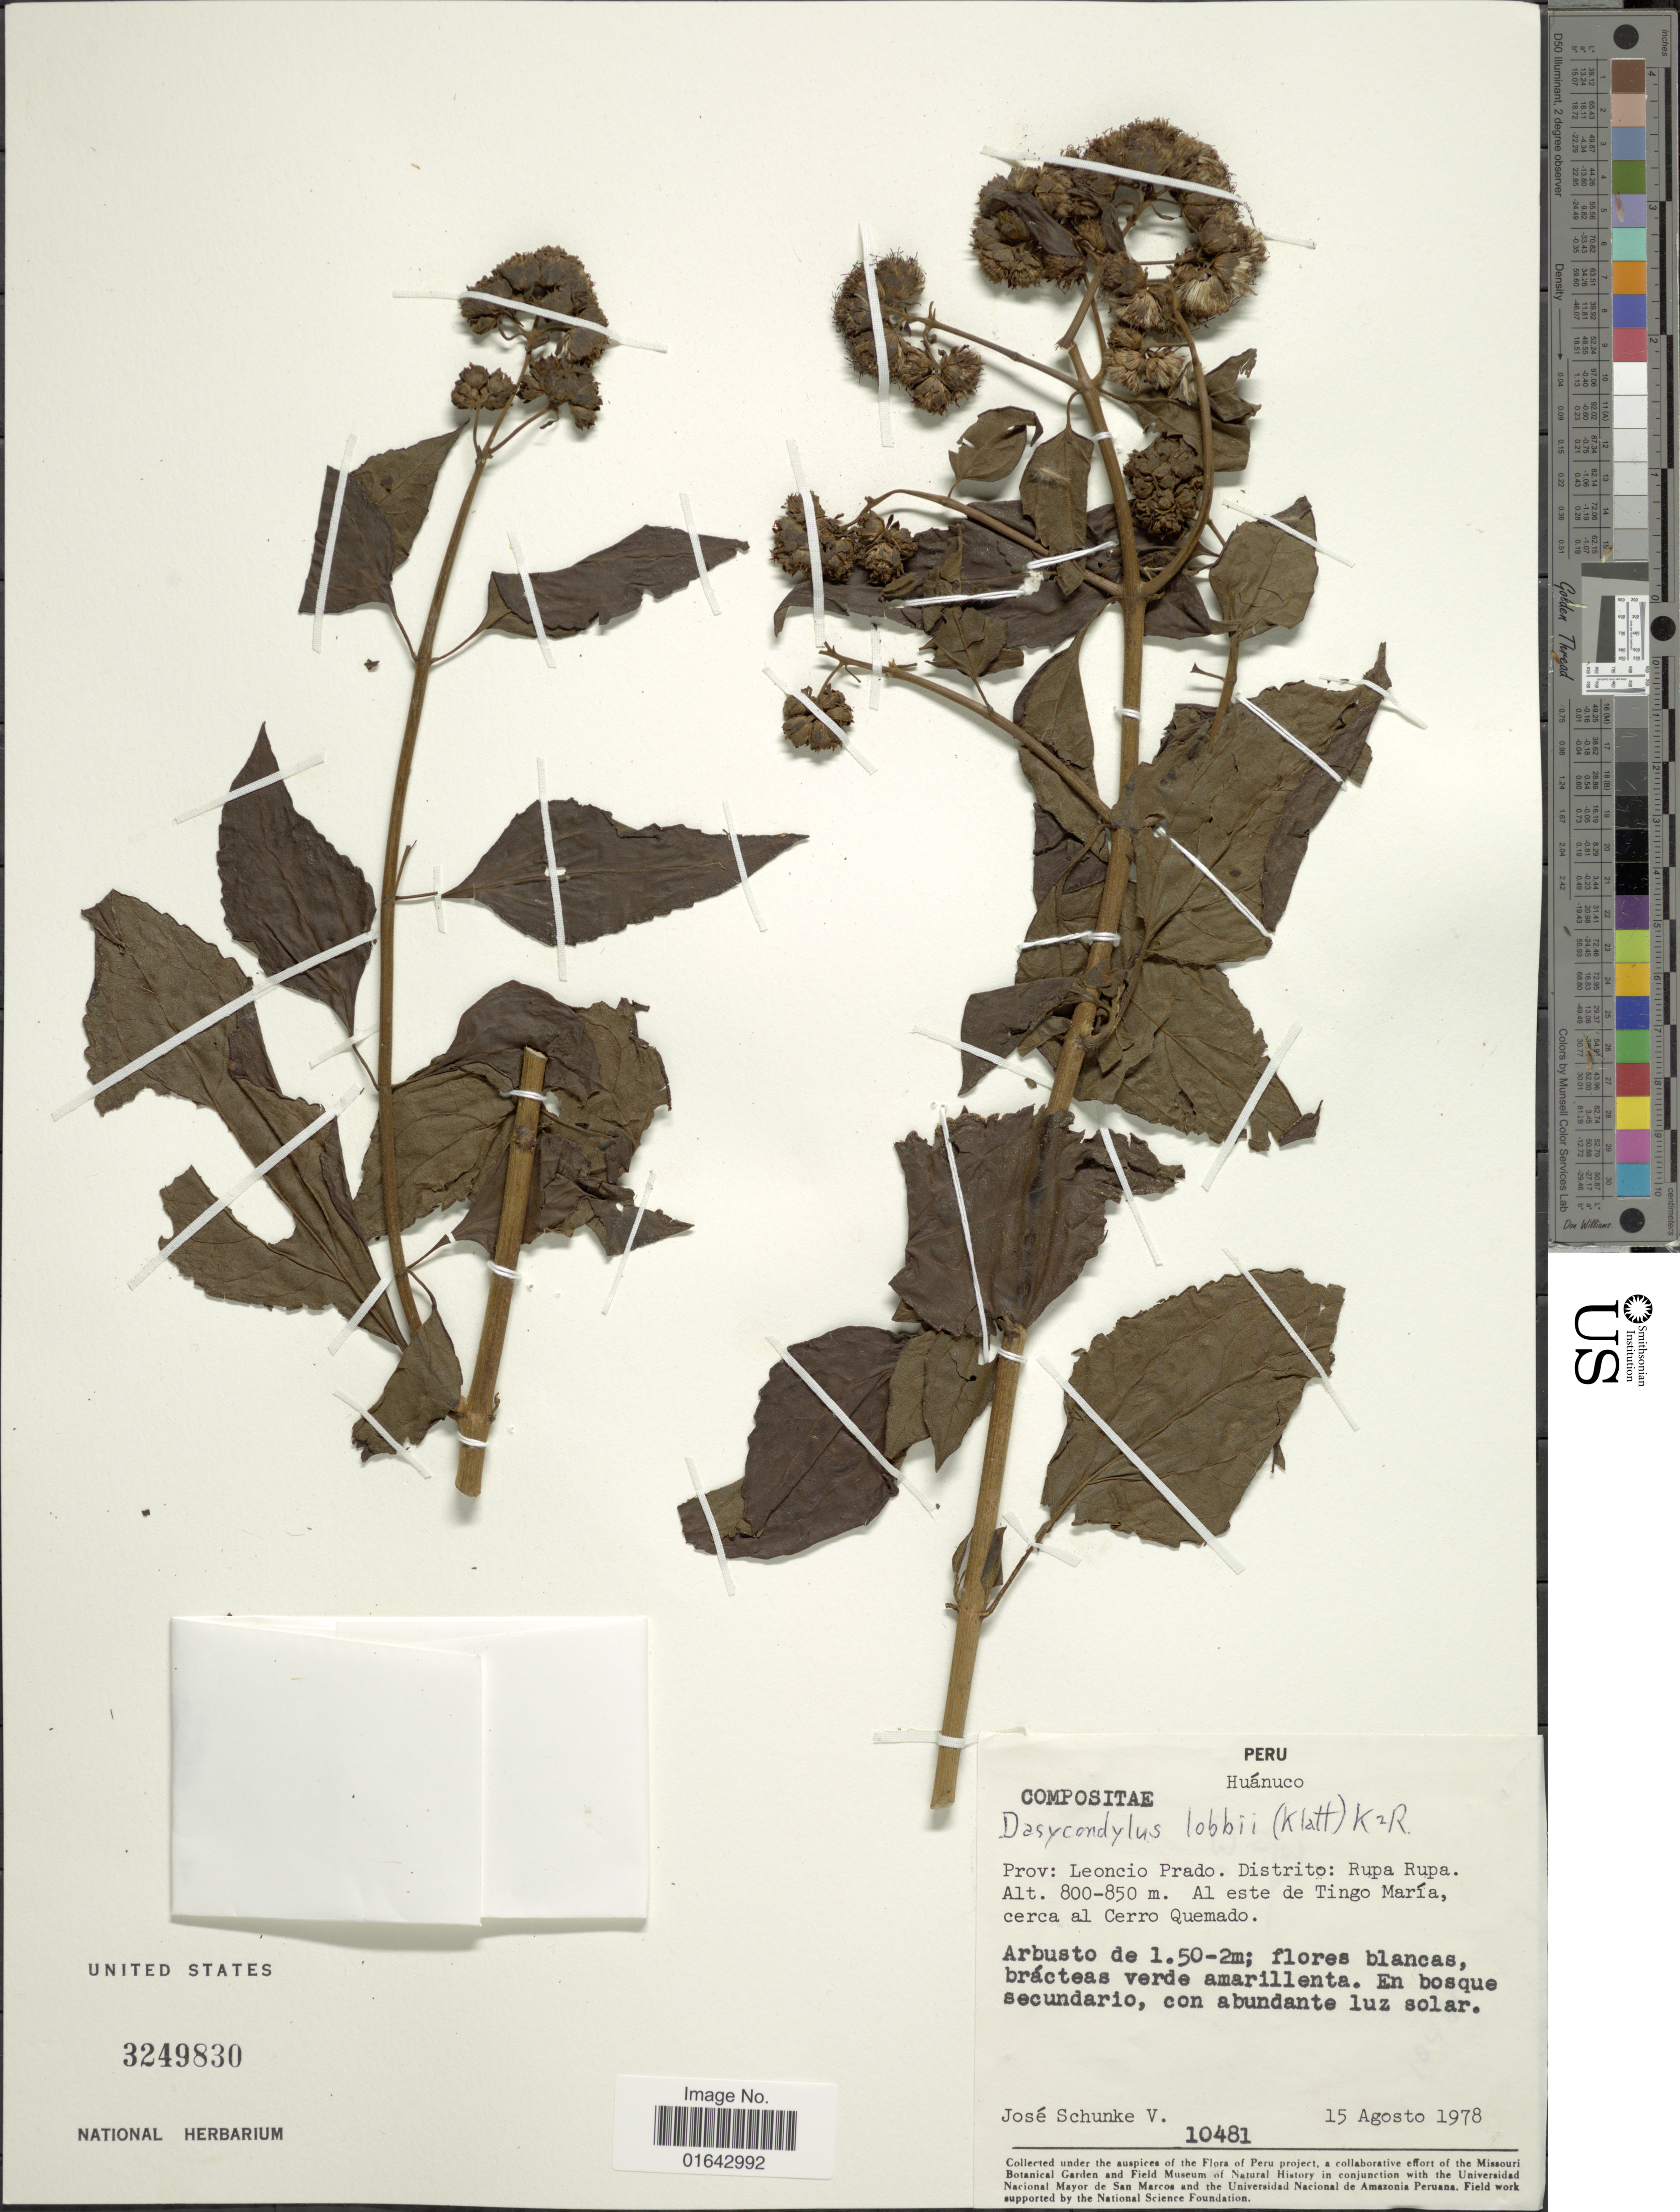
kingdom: Plantae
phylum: Tracheophyta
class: Magnoliopsida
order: Asterales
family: Asteraceae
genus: Dasycondylus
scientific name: Dasycondylus lobbii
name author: (Klatt) R.M. King & H. Rob.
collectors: J. Schunke Vigo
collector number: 10481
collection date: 1978-08-15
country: Peru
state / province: Huánuco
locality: Huánuco. Prov: Leoncio Prado. Distrito: Rupa Rupa. Al este de Tingo María, cerca al Cerro Quemado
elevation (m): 800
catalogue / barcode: US 3249830